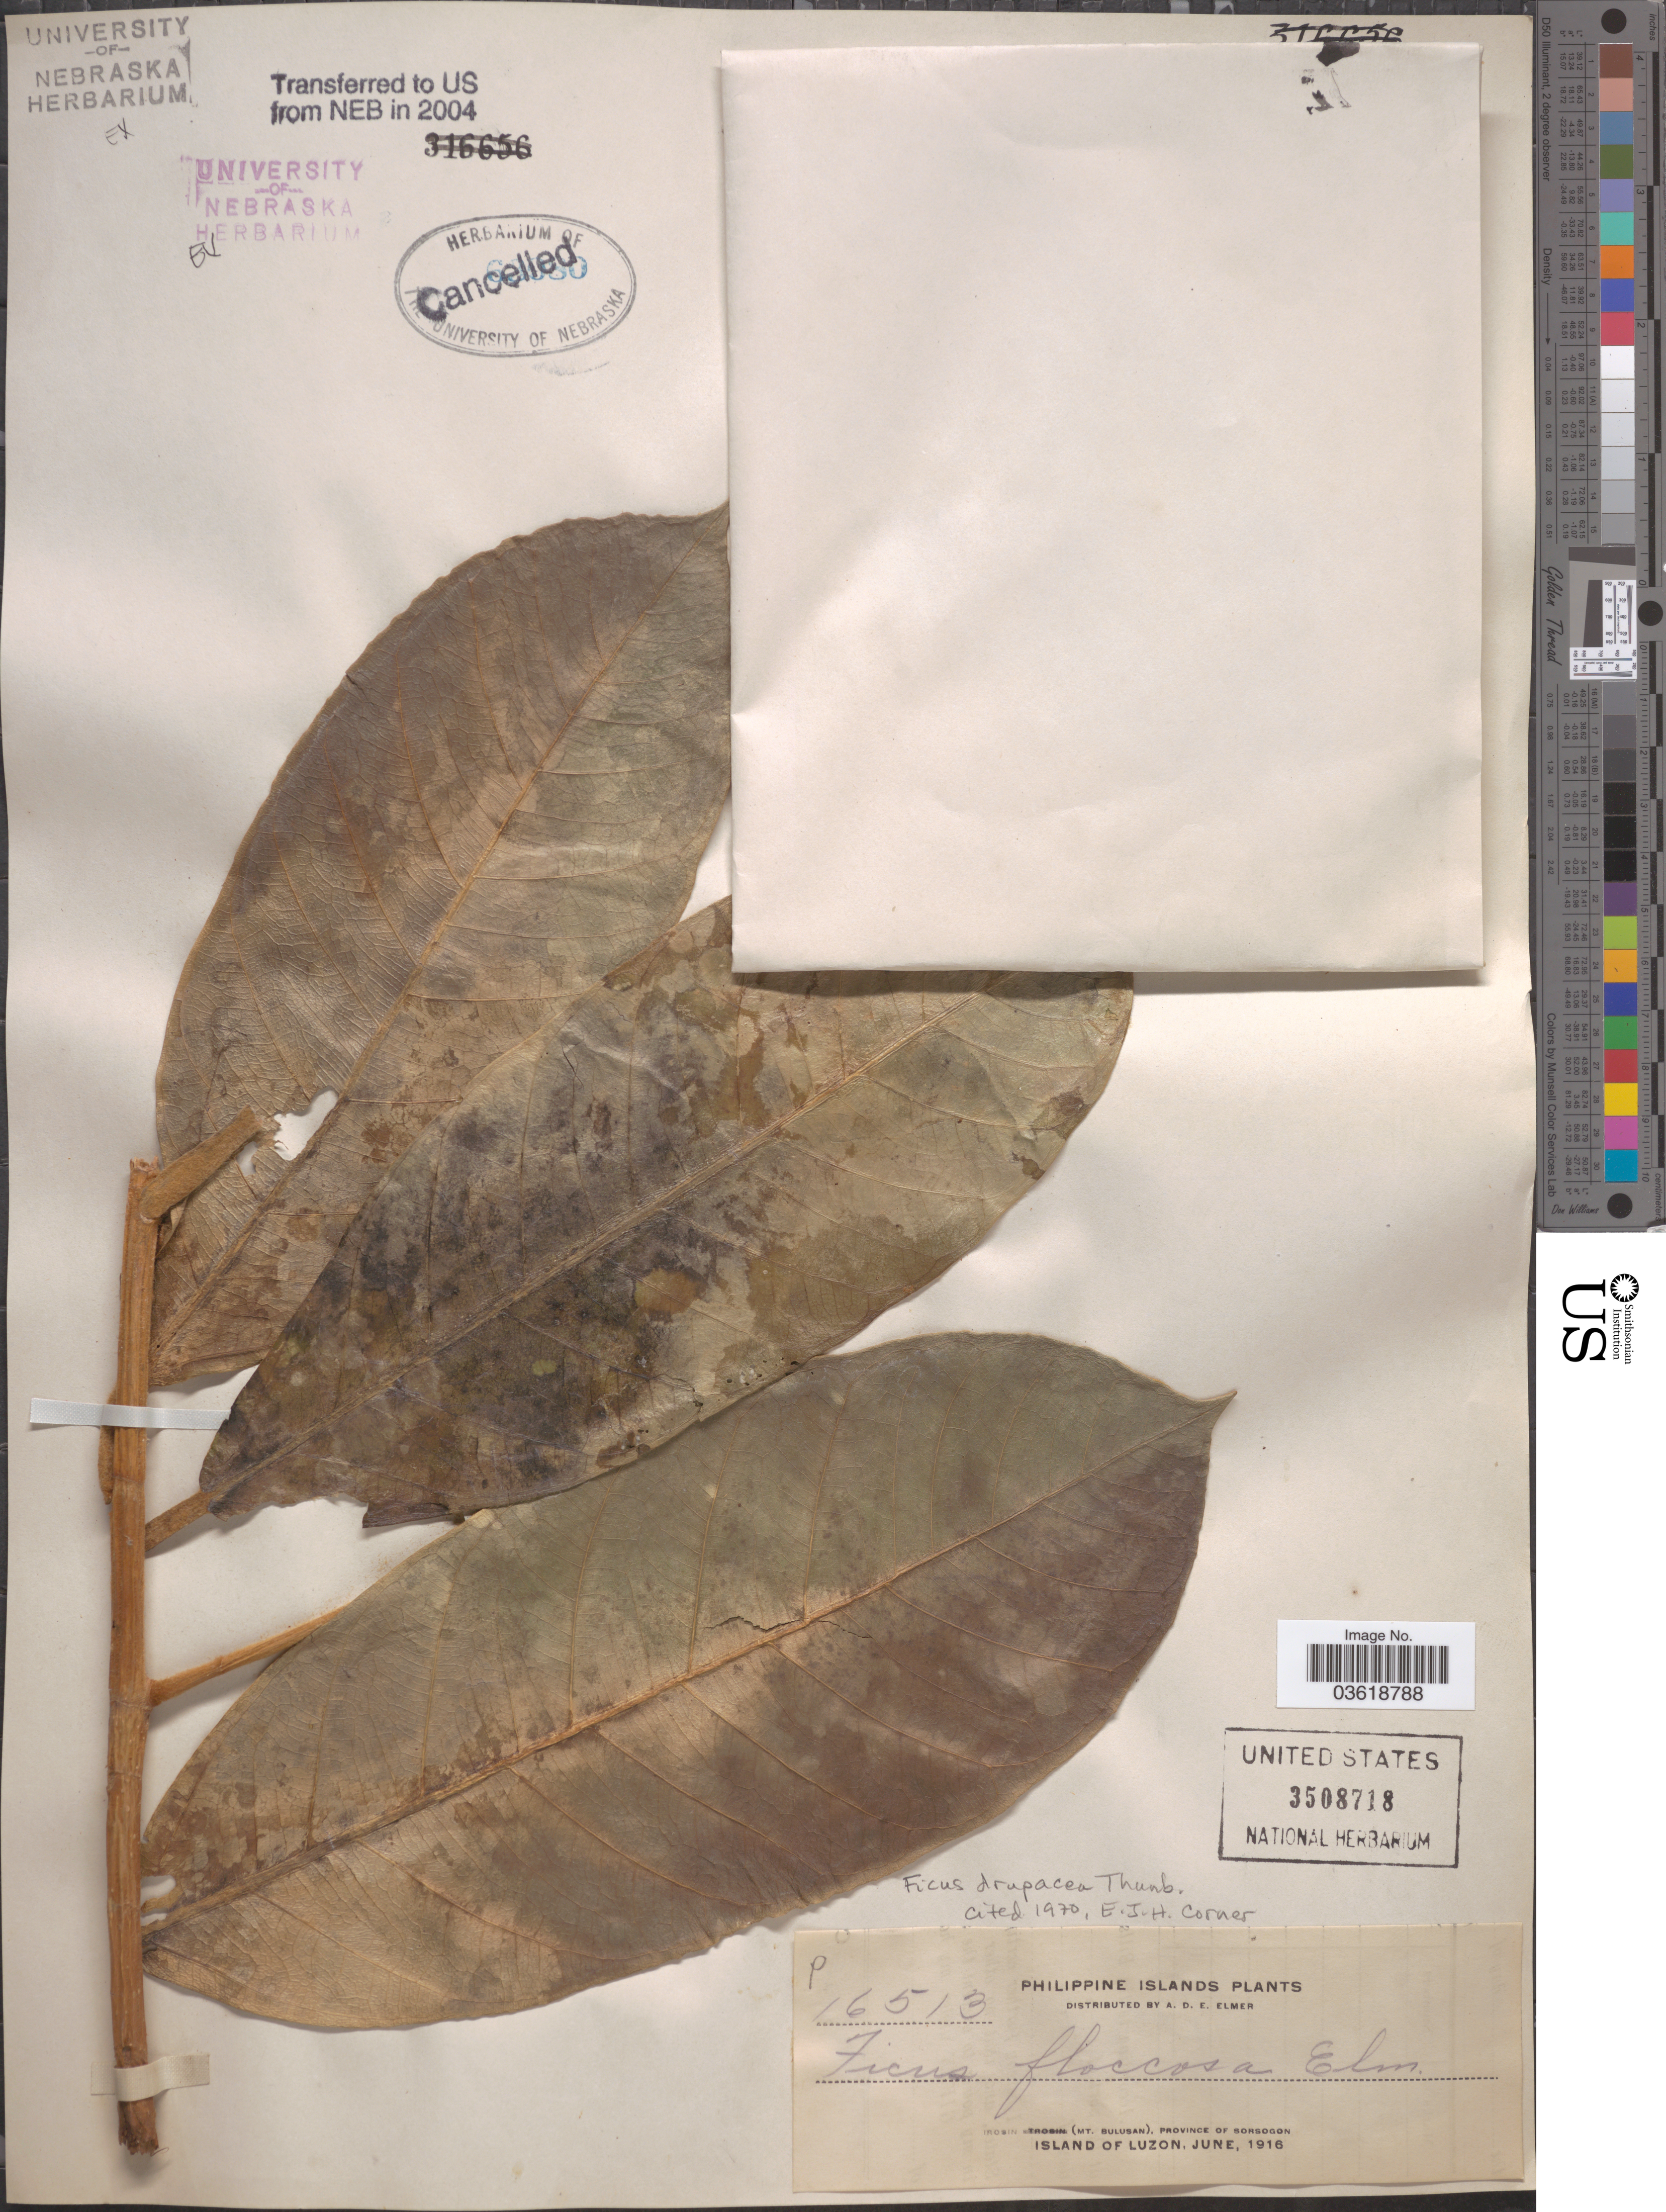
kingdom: Plantae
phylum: Tracheophyta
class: Magnoliopsida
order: Rosales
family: Moraceae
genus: Ficus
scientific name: Ficus drupacea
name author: Thunb.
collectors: A. D. E. Elmer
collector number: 16513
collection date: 1916-06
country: Philippines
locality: Philippine Islands. Irosin (Mt. Bulusan), Province of Sorsogon. Island of Luzon.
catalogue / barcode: US 3508718